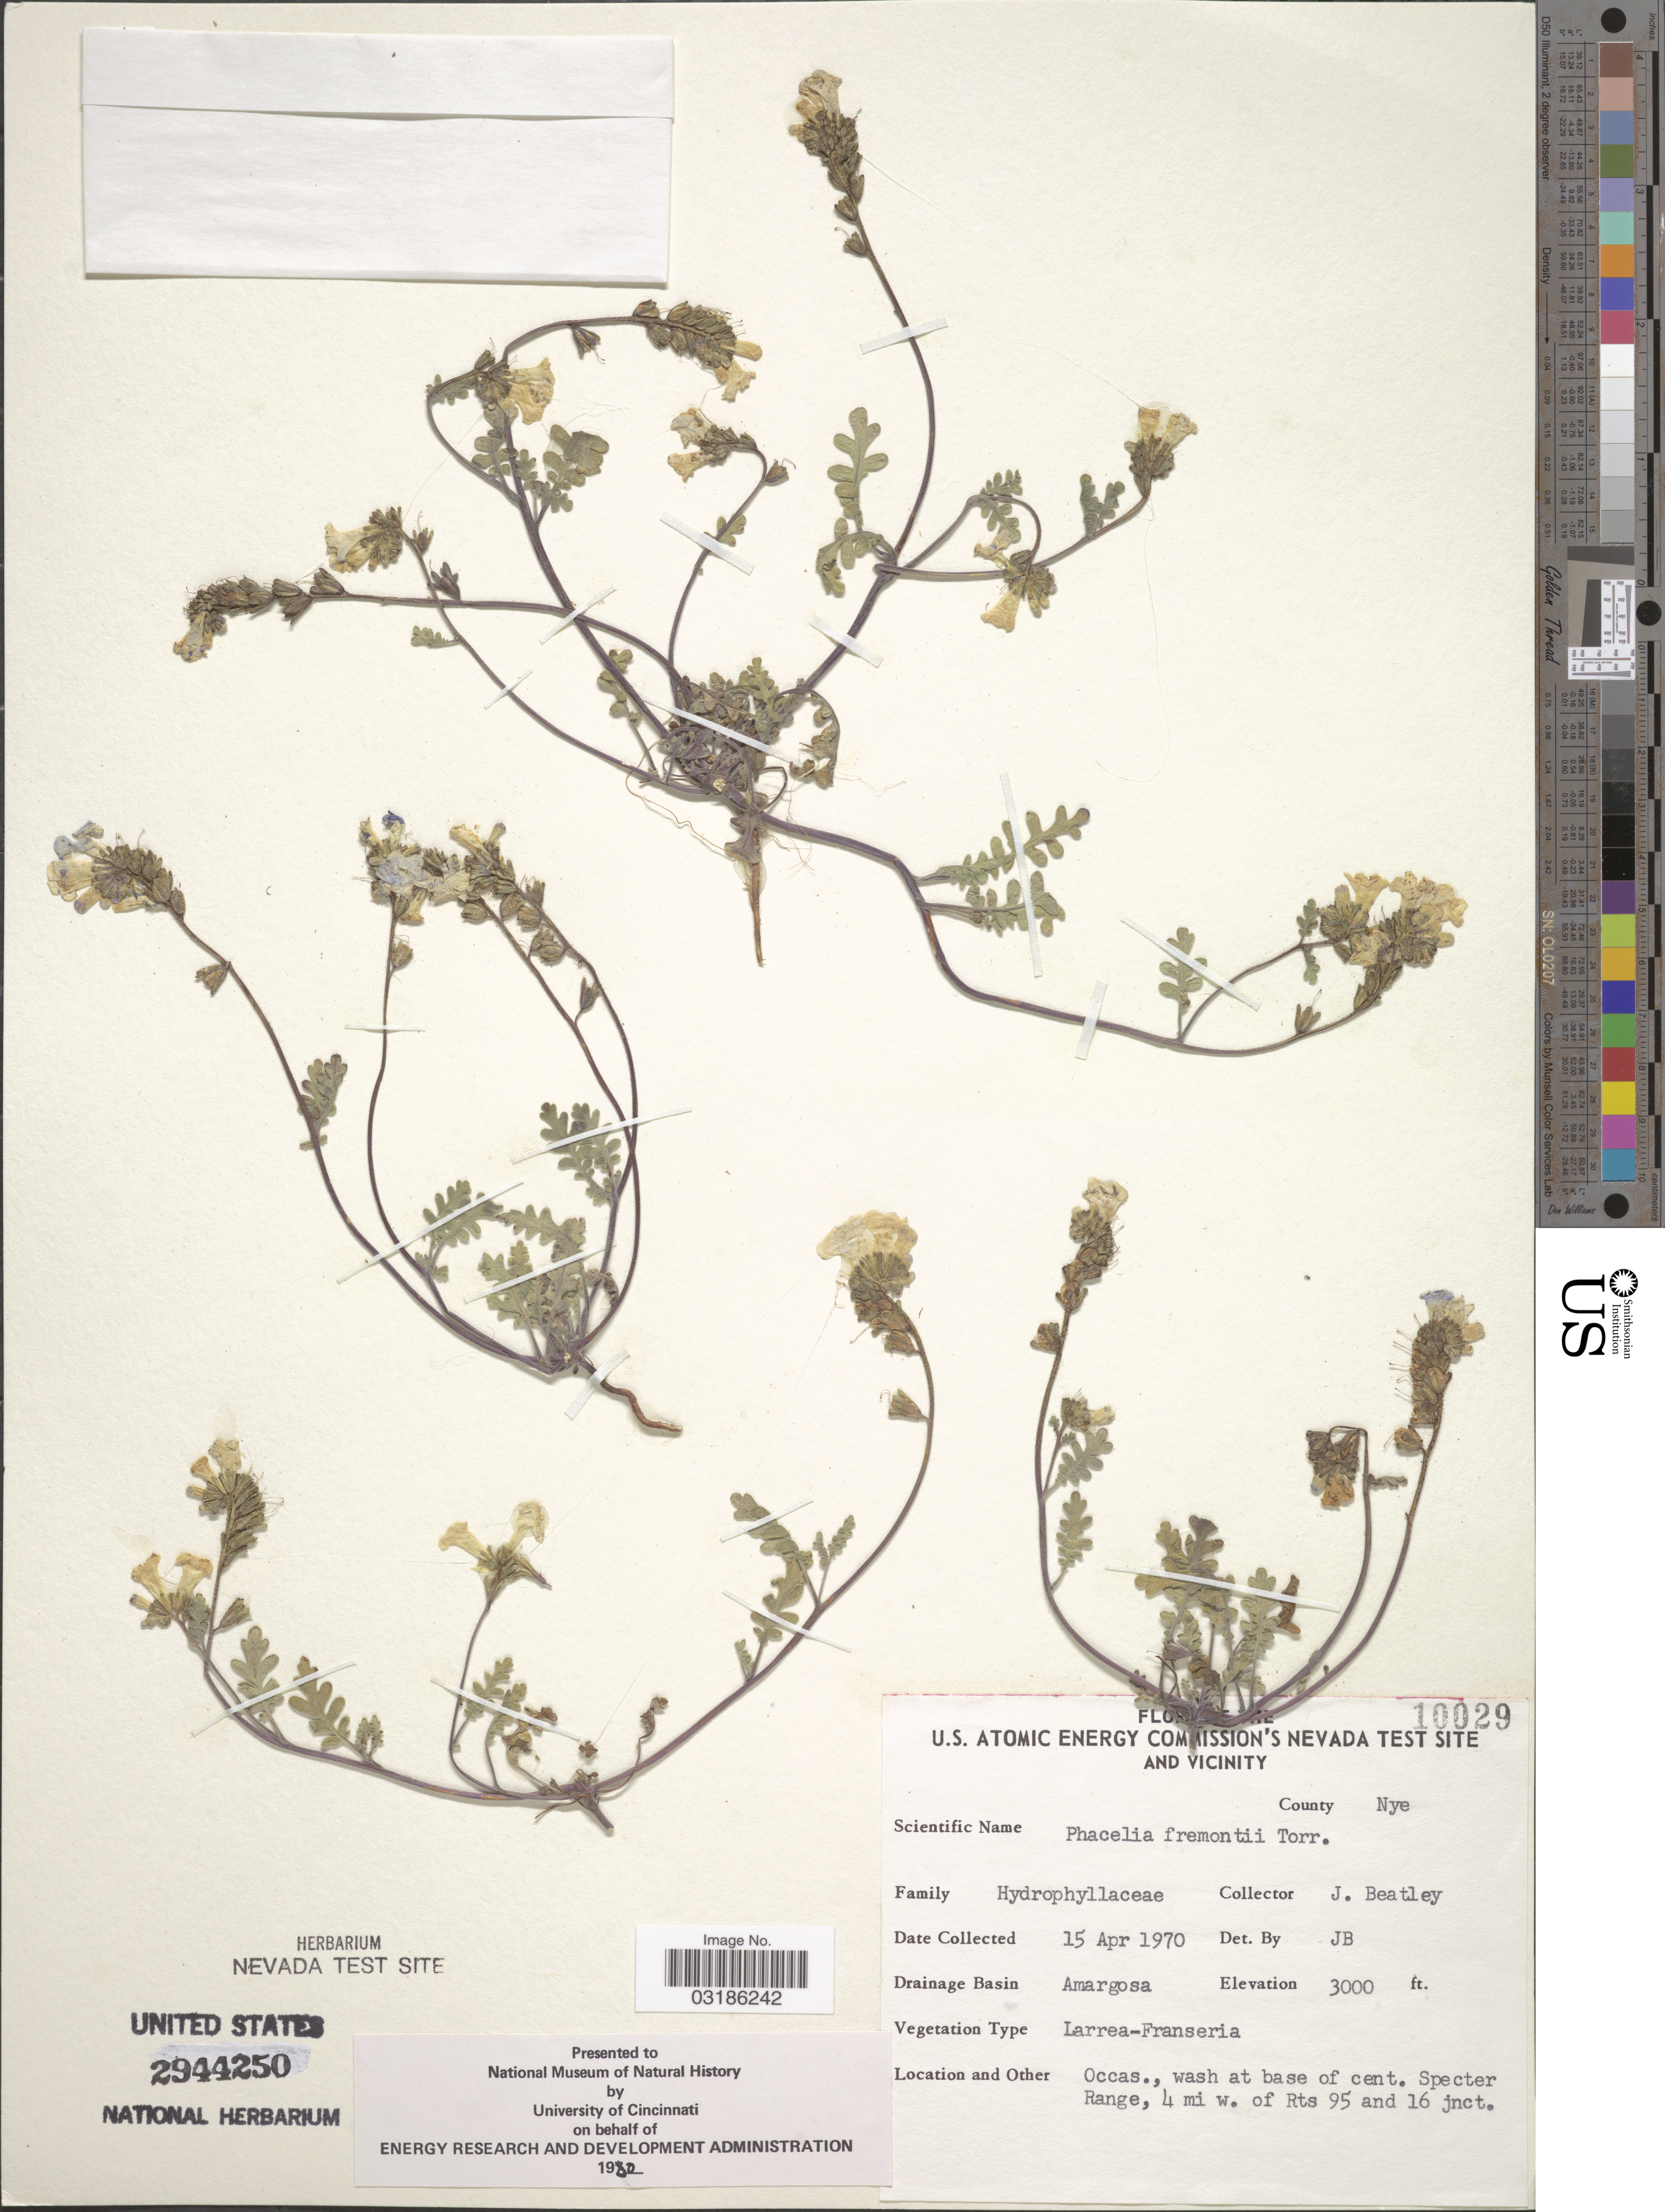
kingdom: Plantae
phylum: Tracheophyta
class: Magnoliopsida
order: Boraginales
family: Hydrophyllaceae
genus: Phacelia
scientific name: Phacelia fremontii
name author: Torr.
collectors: J. C. Beatley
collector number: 10029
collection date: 1970-04-15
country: United States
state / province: Nevada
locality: U.S. Atomic Energy Commission's Nevada Test Site and vicinity. County Nye. Drainage Basin Amargosa. Wash at base of cent. Specter Range, 4 mi w. of Rts 95 and 16 jnct.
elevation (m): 914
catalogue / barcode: US 2944250